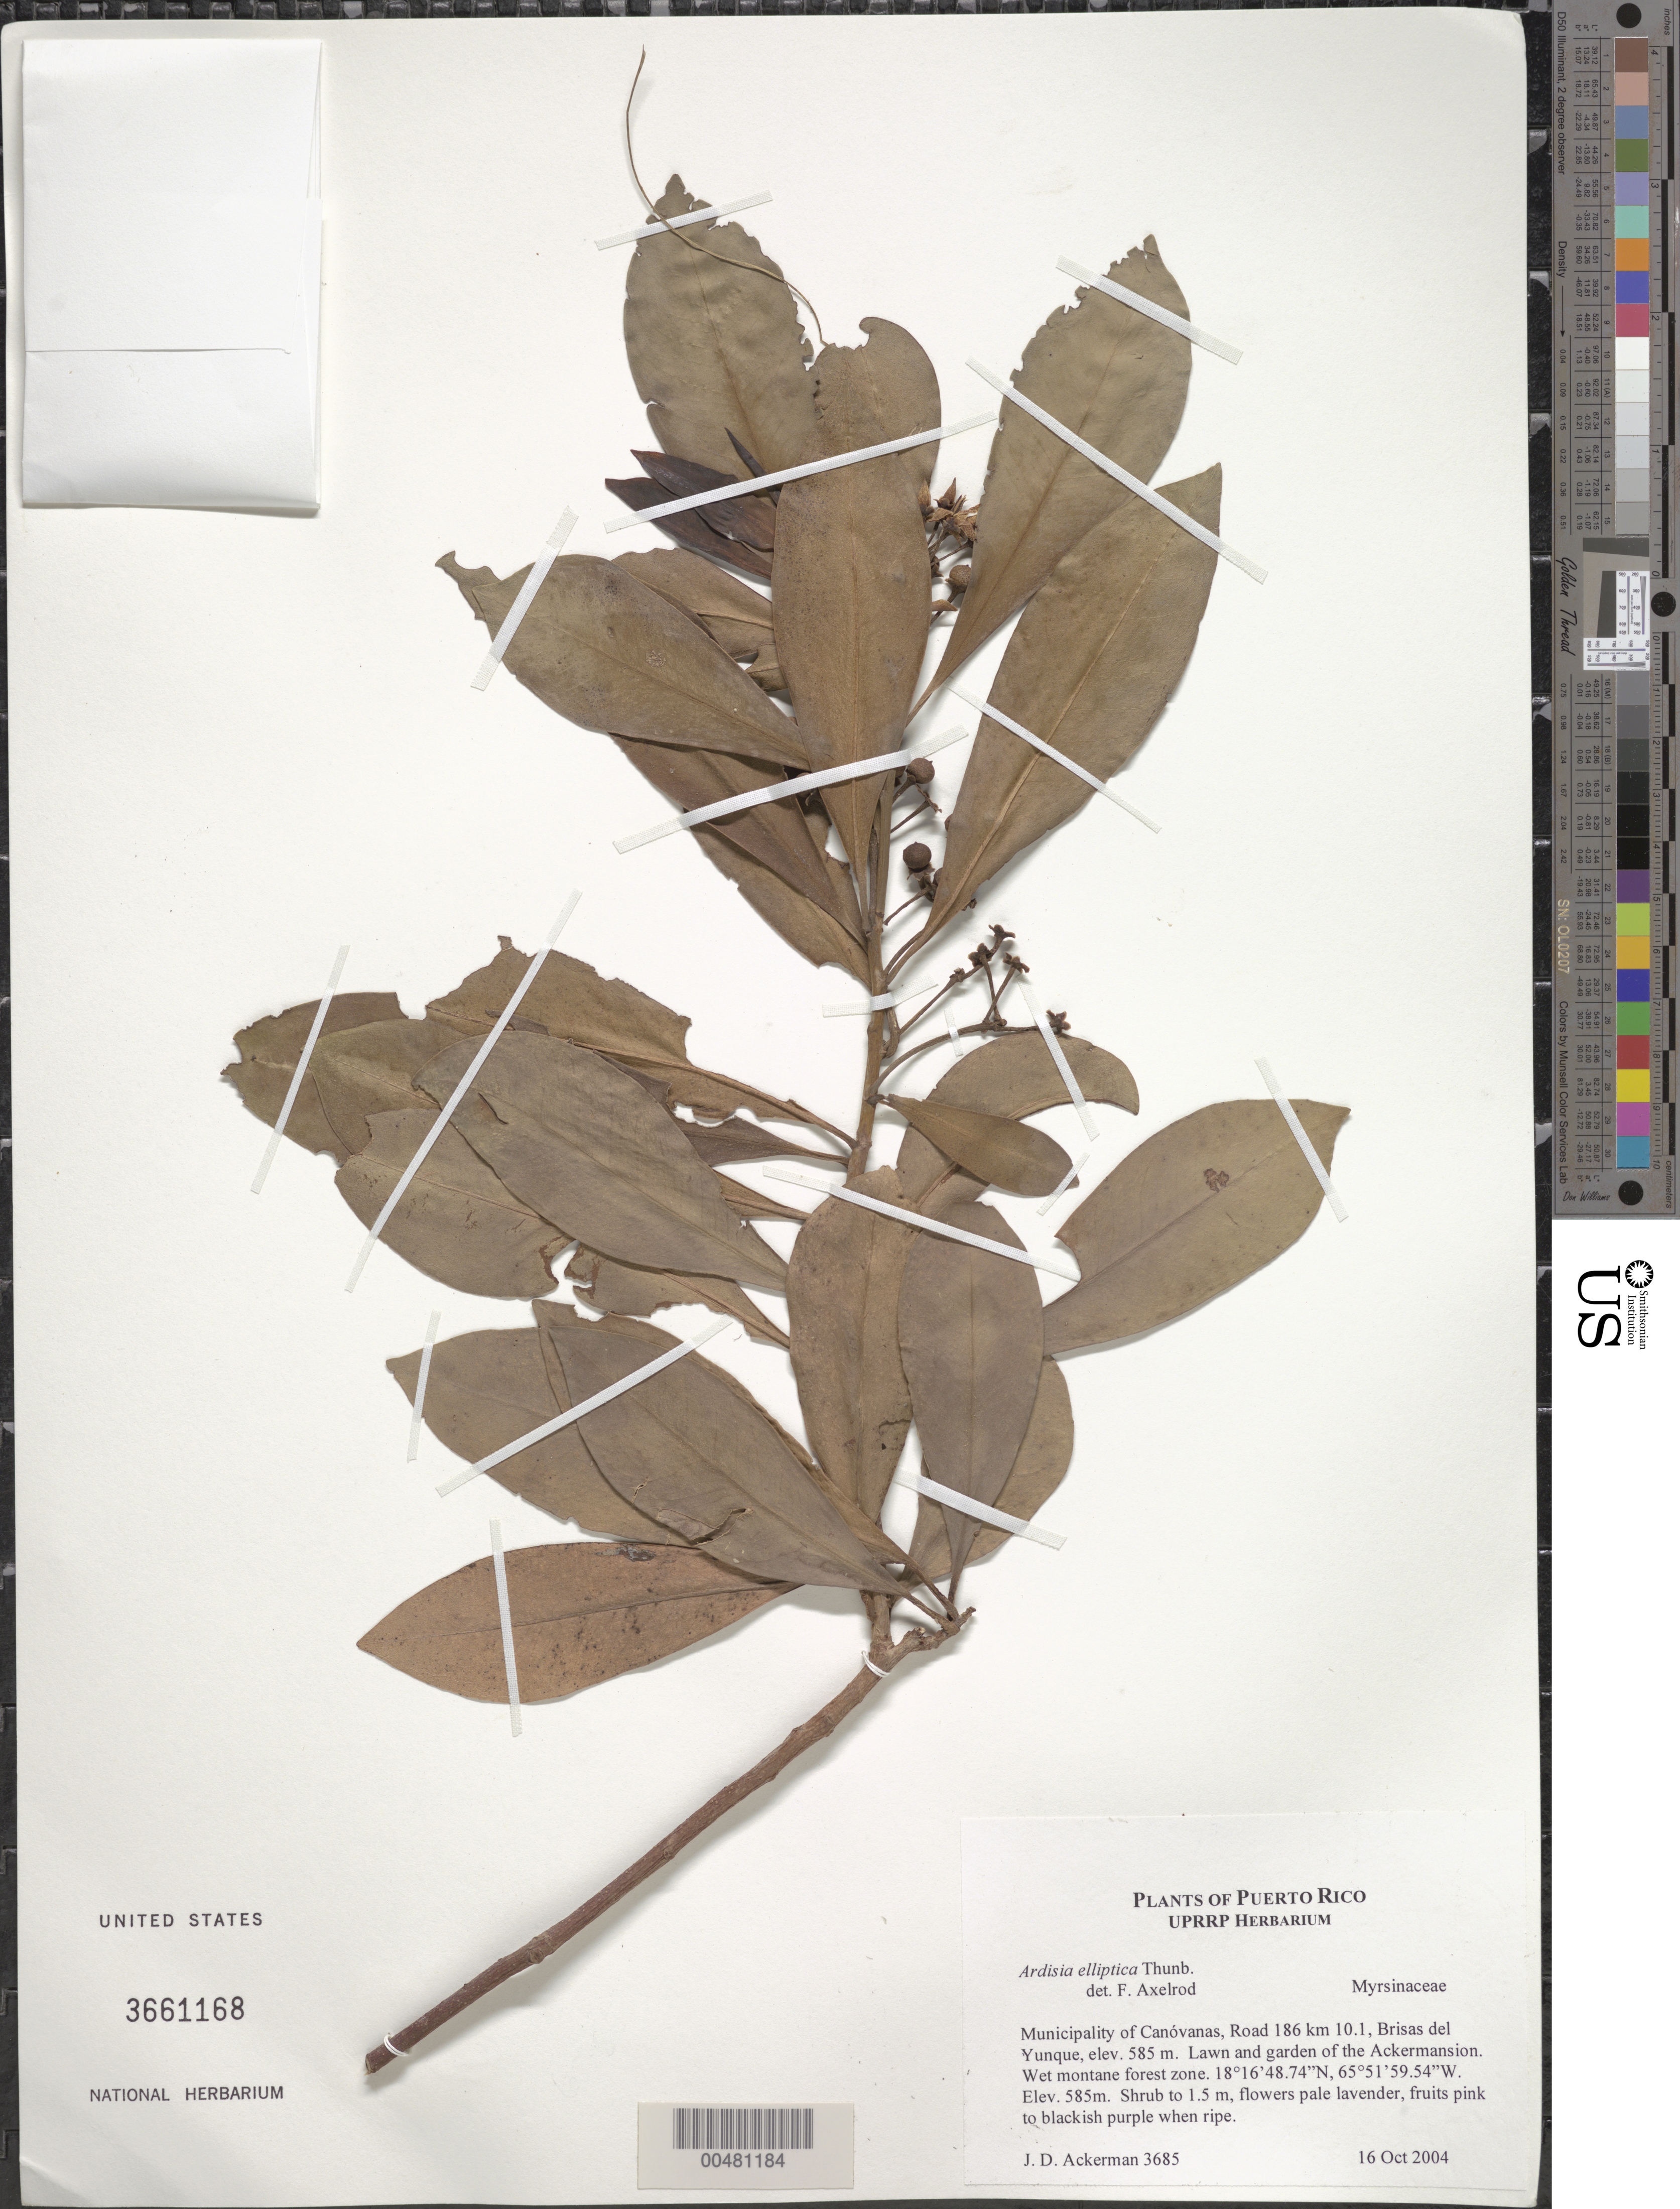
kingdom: Plantae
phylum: Tracheophyta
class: Magnoliopsida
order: Ericales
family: Primulaceae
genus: Ardisia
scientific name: Ardisia elliptica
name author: Thunb.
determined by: Axelrod, F. S.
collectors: J. D. Ackerman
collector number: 3685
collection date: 2004-10-16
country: Puerto Rico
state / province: Canóvanas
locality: Brisas del Yunque. Road 186, km 10.1. Lawn and garden of the Ackermansion.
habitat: Wet montane forest zone. Lawn and garden.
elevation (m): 585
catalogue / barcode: US 3661168